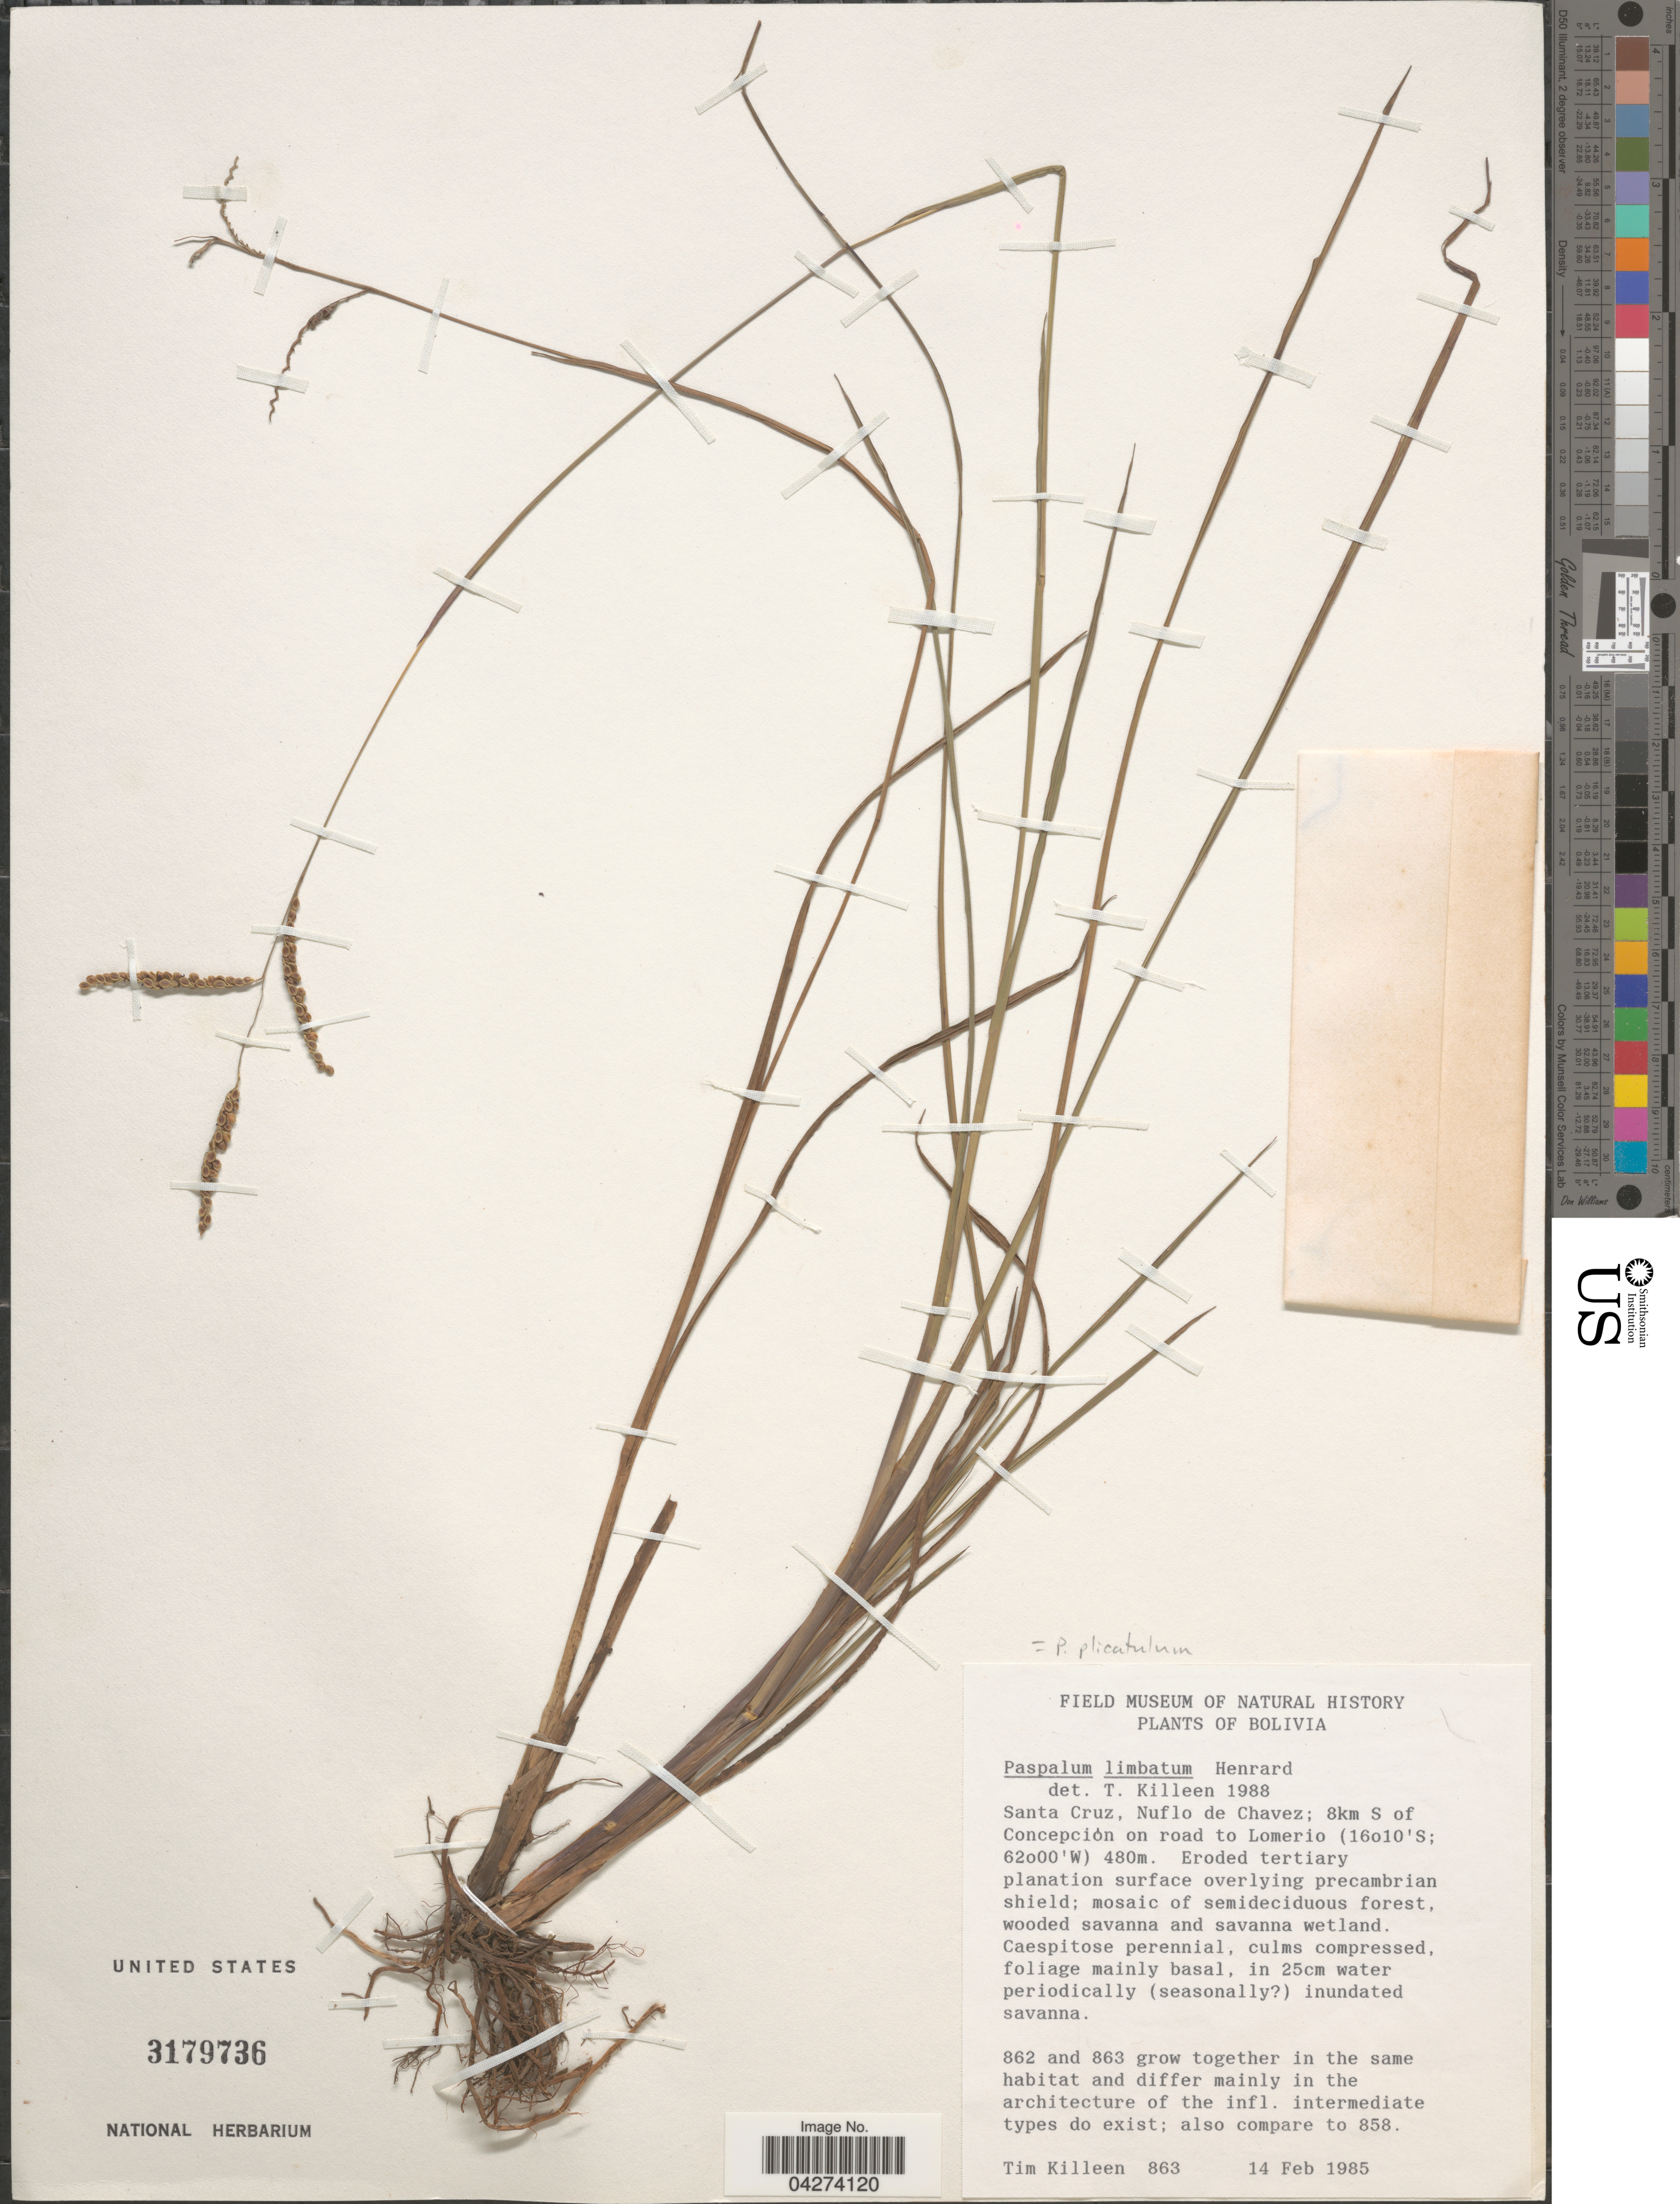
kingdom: Plantae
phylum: Tracheophyta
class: Liliopsida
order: Poales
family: Poaceae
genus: Paspalum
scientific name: Paspalum plicatulum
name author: Michx.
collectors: T. J. Killeen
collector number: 863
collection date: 1985-02-14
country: Bolivia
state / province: Santa Cruz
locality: Nuflo de Chavez; 8km S of Concepción on road to Lomerio.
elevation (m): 480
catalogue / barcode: US 3179736